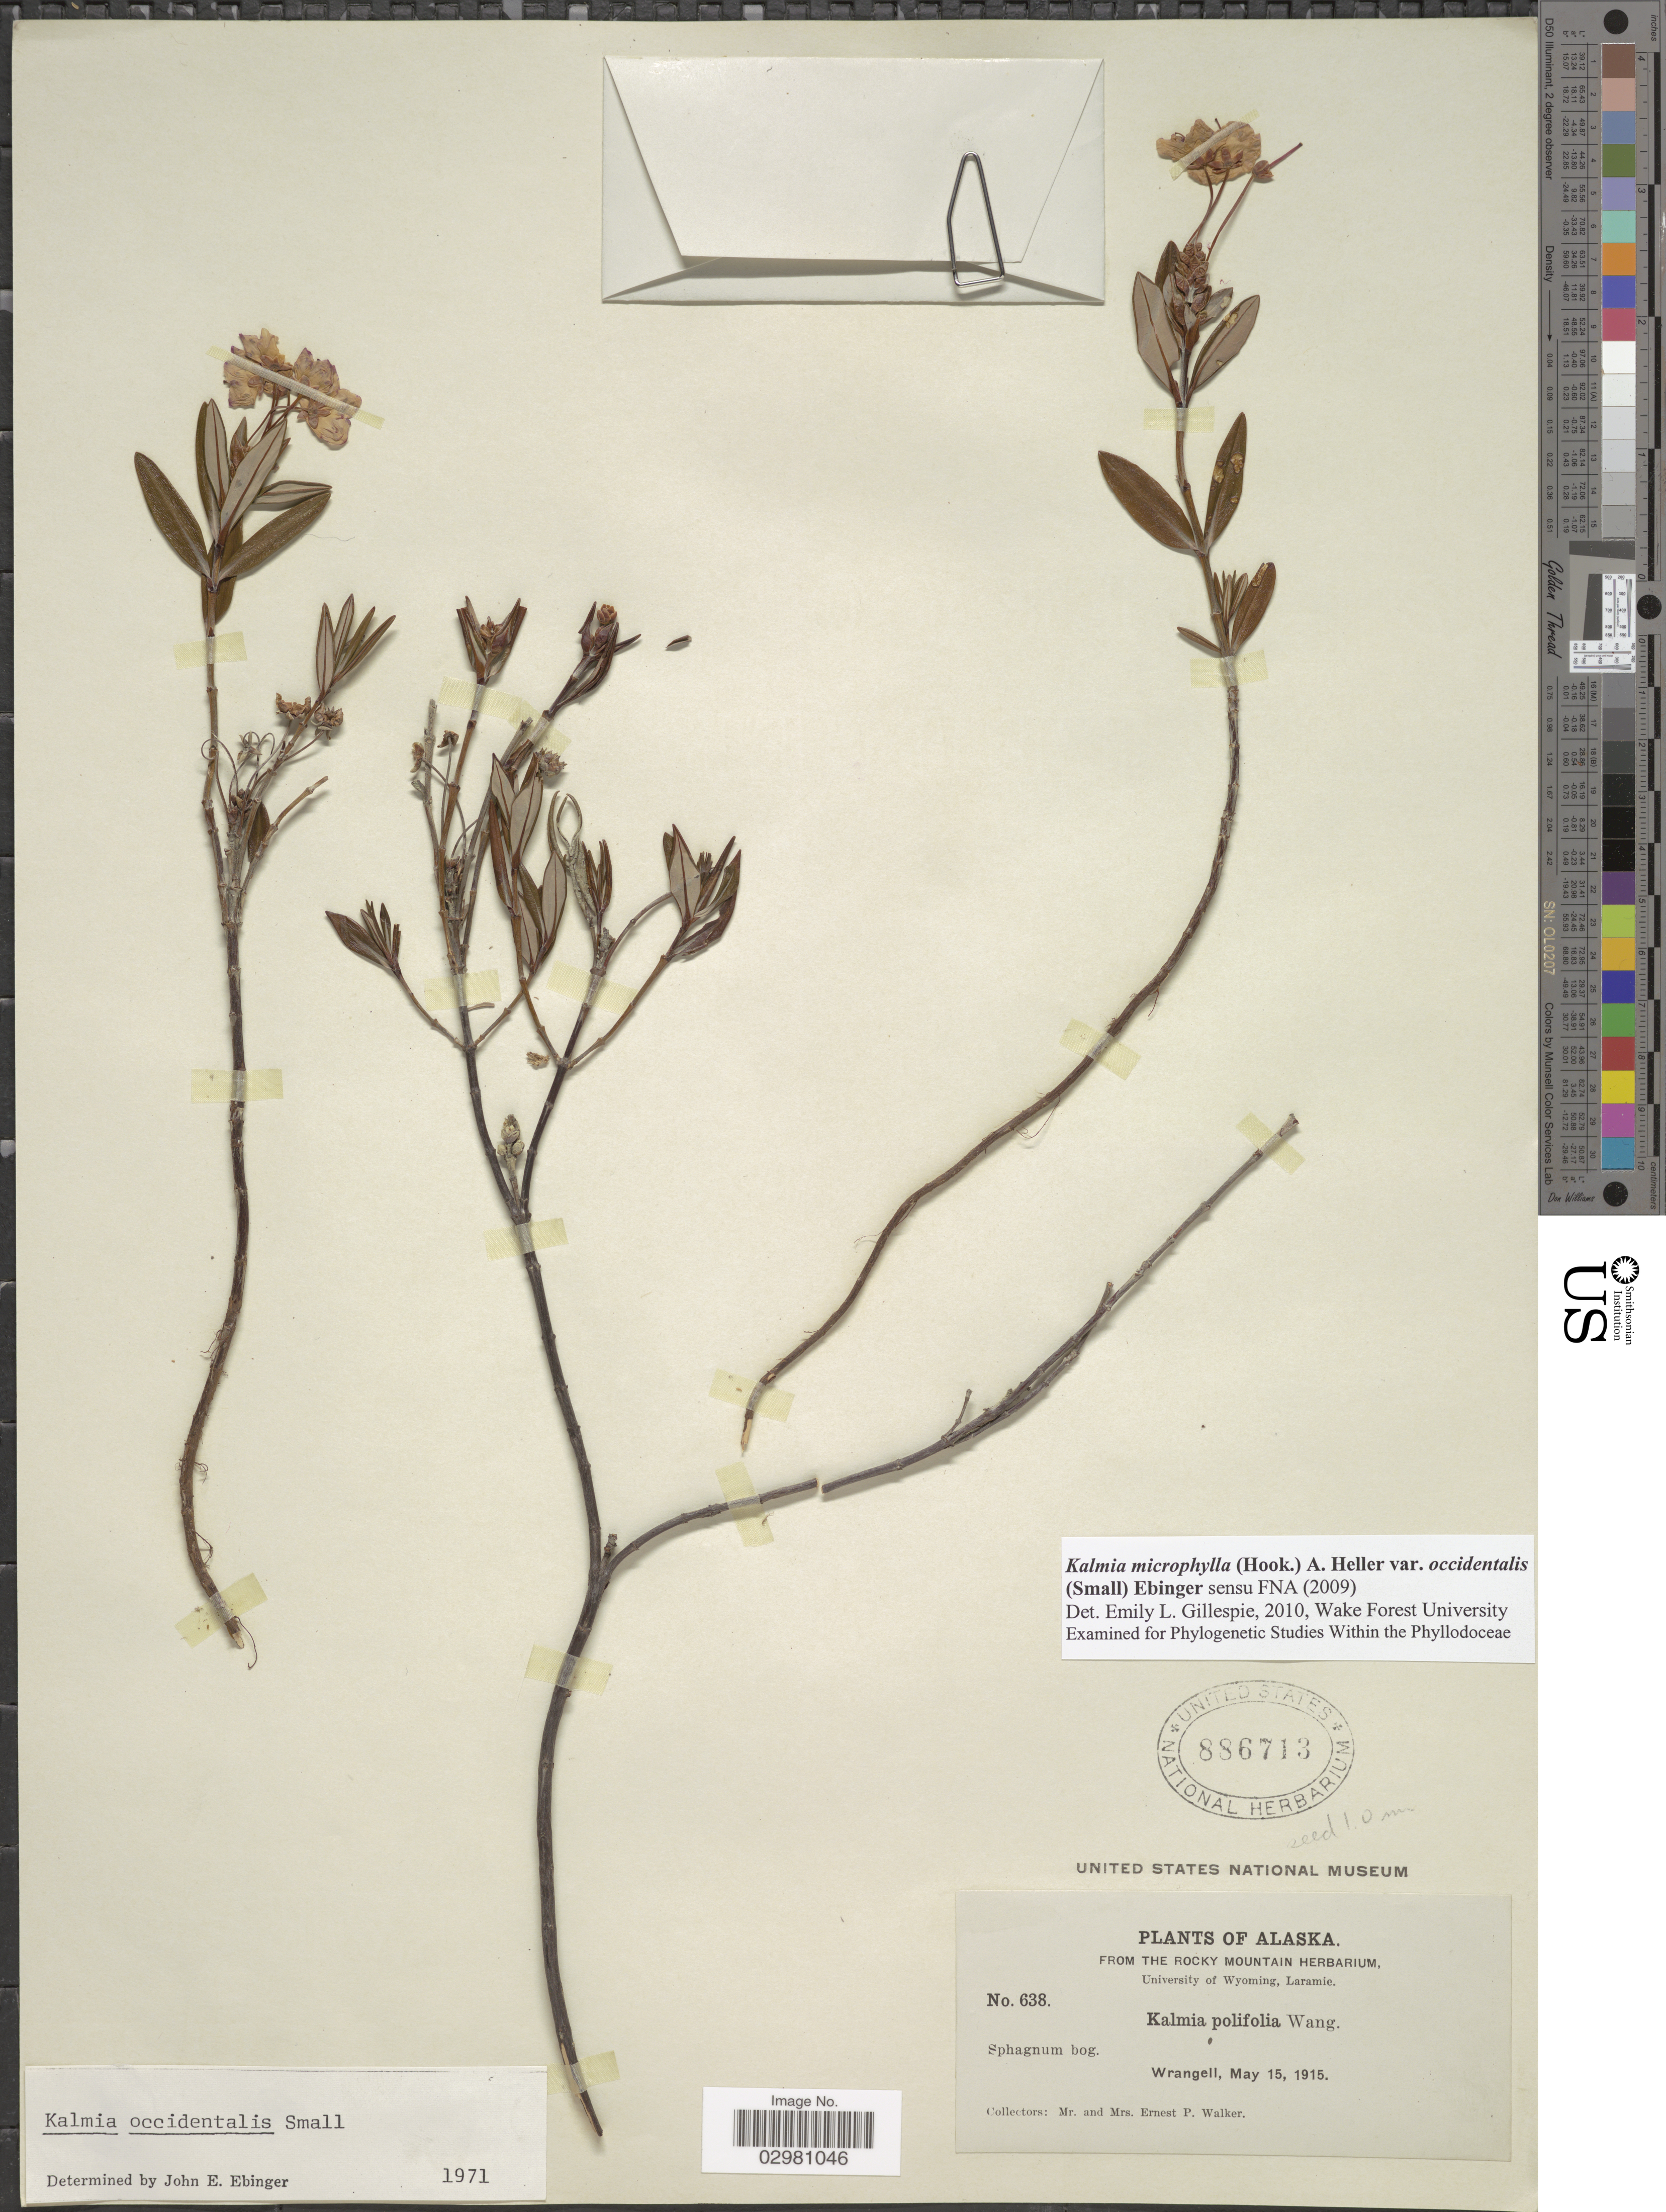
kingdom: Plantae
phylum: Tracheophyta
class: Magnoliopsida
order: Ericales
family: Ericaceae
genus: Kalmia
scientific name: Kalmia microphylla var. occidentalis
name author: (Small) Ebinger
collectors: E. P. Walker & E. Walker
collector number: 638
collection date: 1915-05-15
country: United States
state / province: Alaska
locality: Wrangell.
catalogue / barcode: US 886713